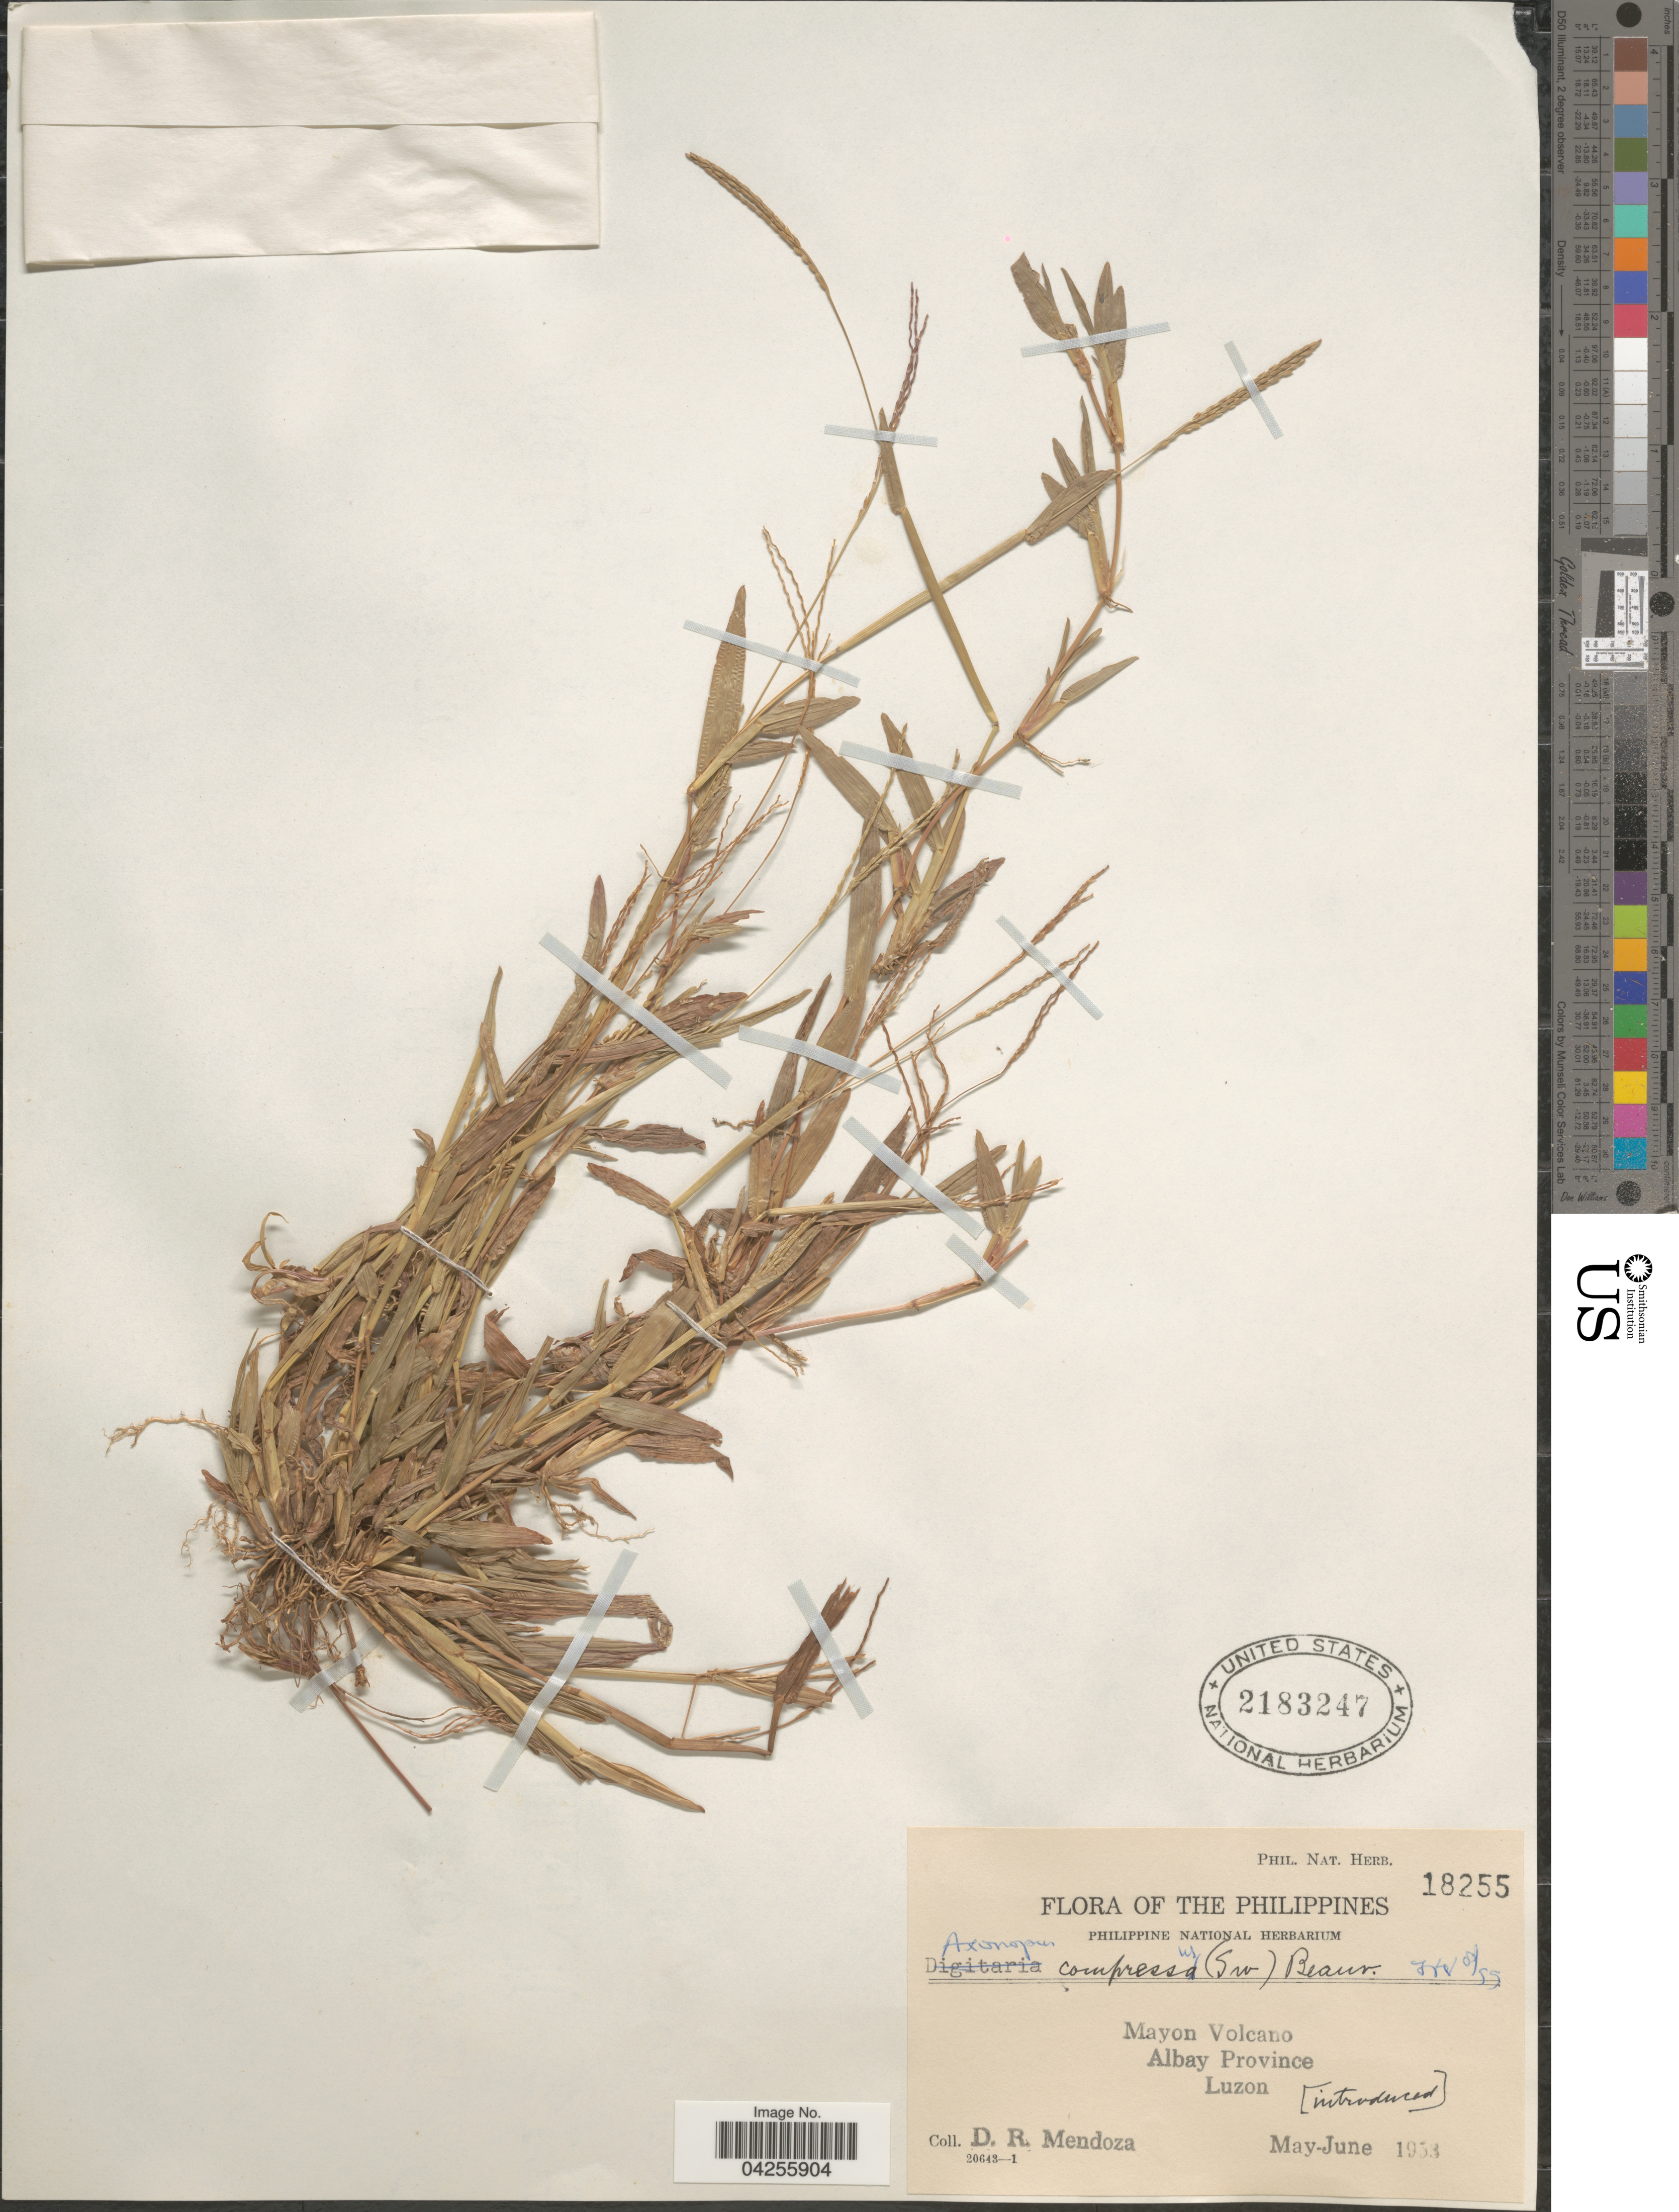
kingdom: Plantae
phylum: Tracheophyta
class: Liliopsida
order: Poales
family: Poaceae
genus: Axonopus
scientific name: Axonopus compressus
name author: (Sw.) P. Beauv.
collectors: D. Mendoza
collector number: PHIL. NAT. HERB.18255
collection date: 1953-05/1953-06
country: Philippines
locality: Mayon Volcano. Albay Province. Luzon.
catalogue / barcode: US 2183247